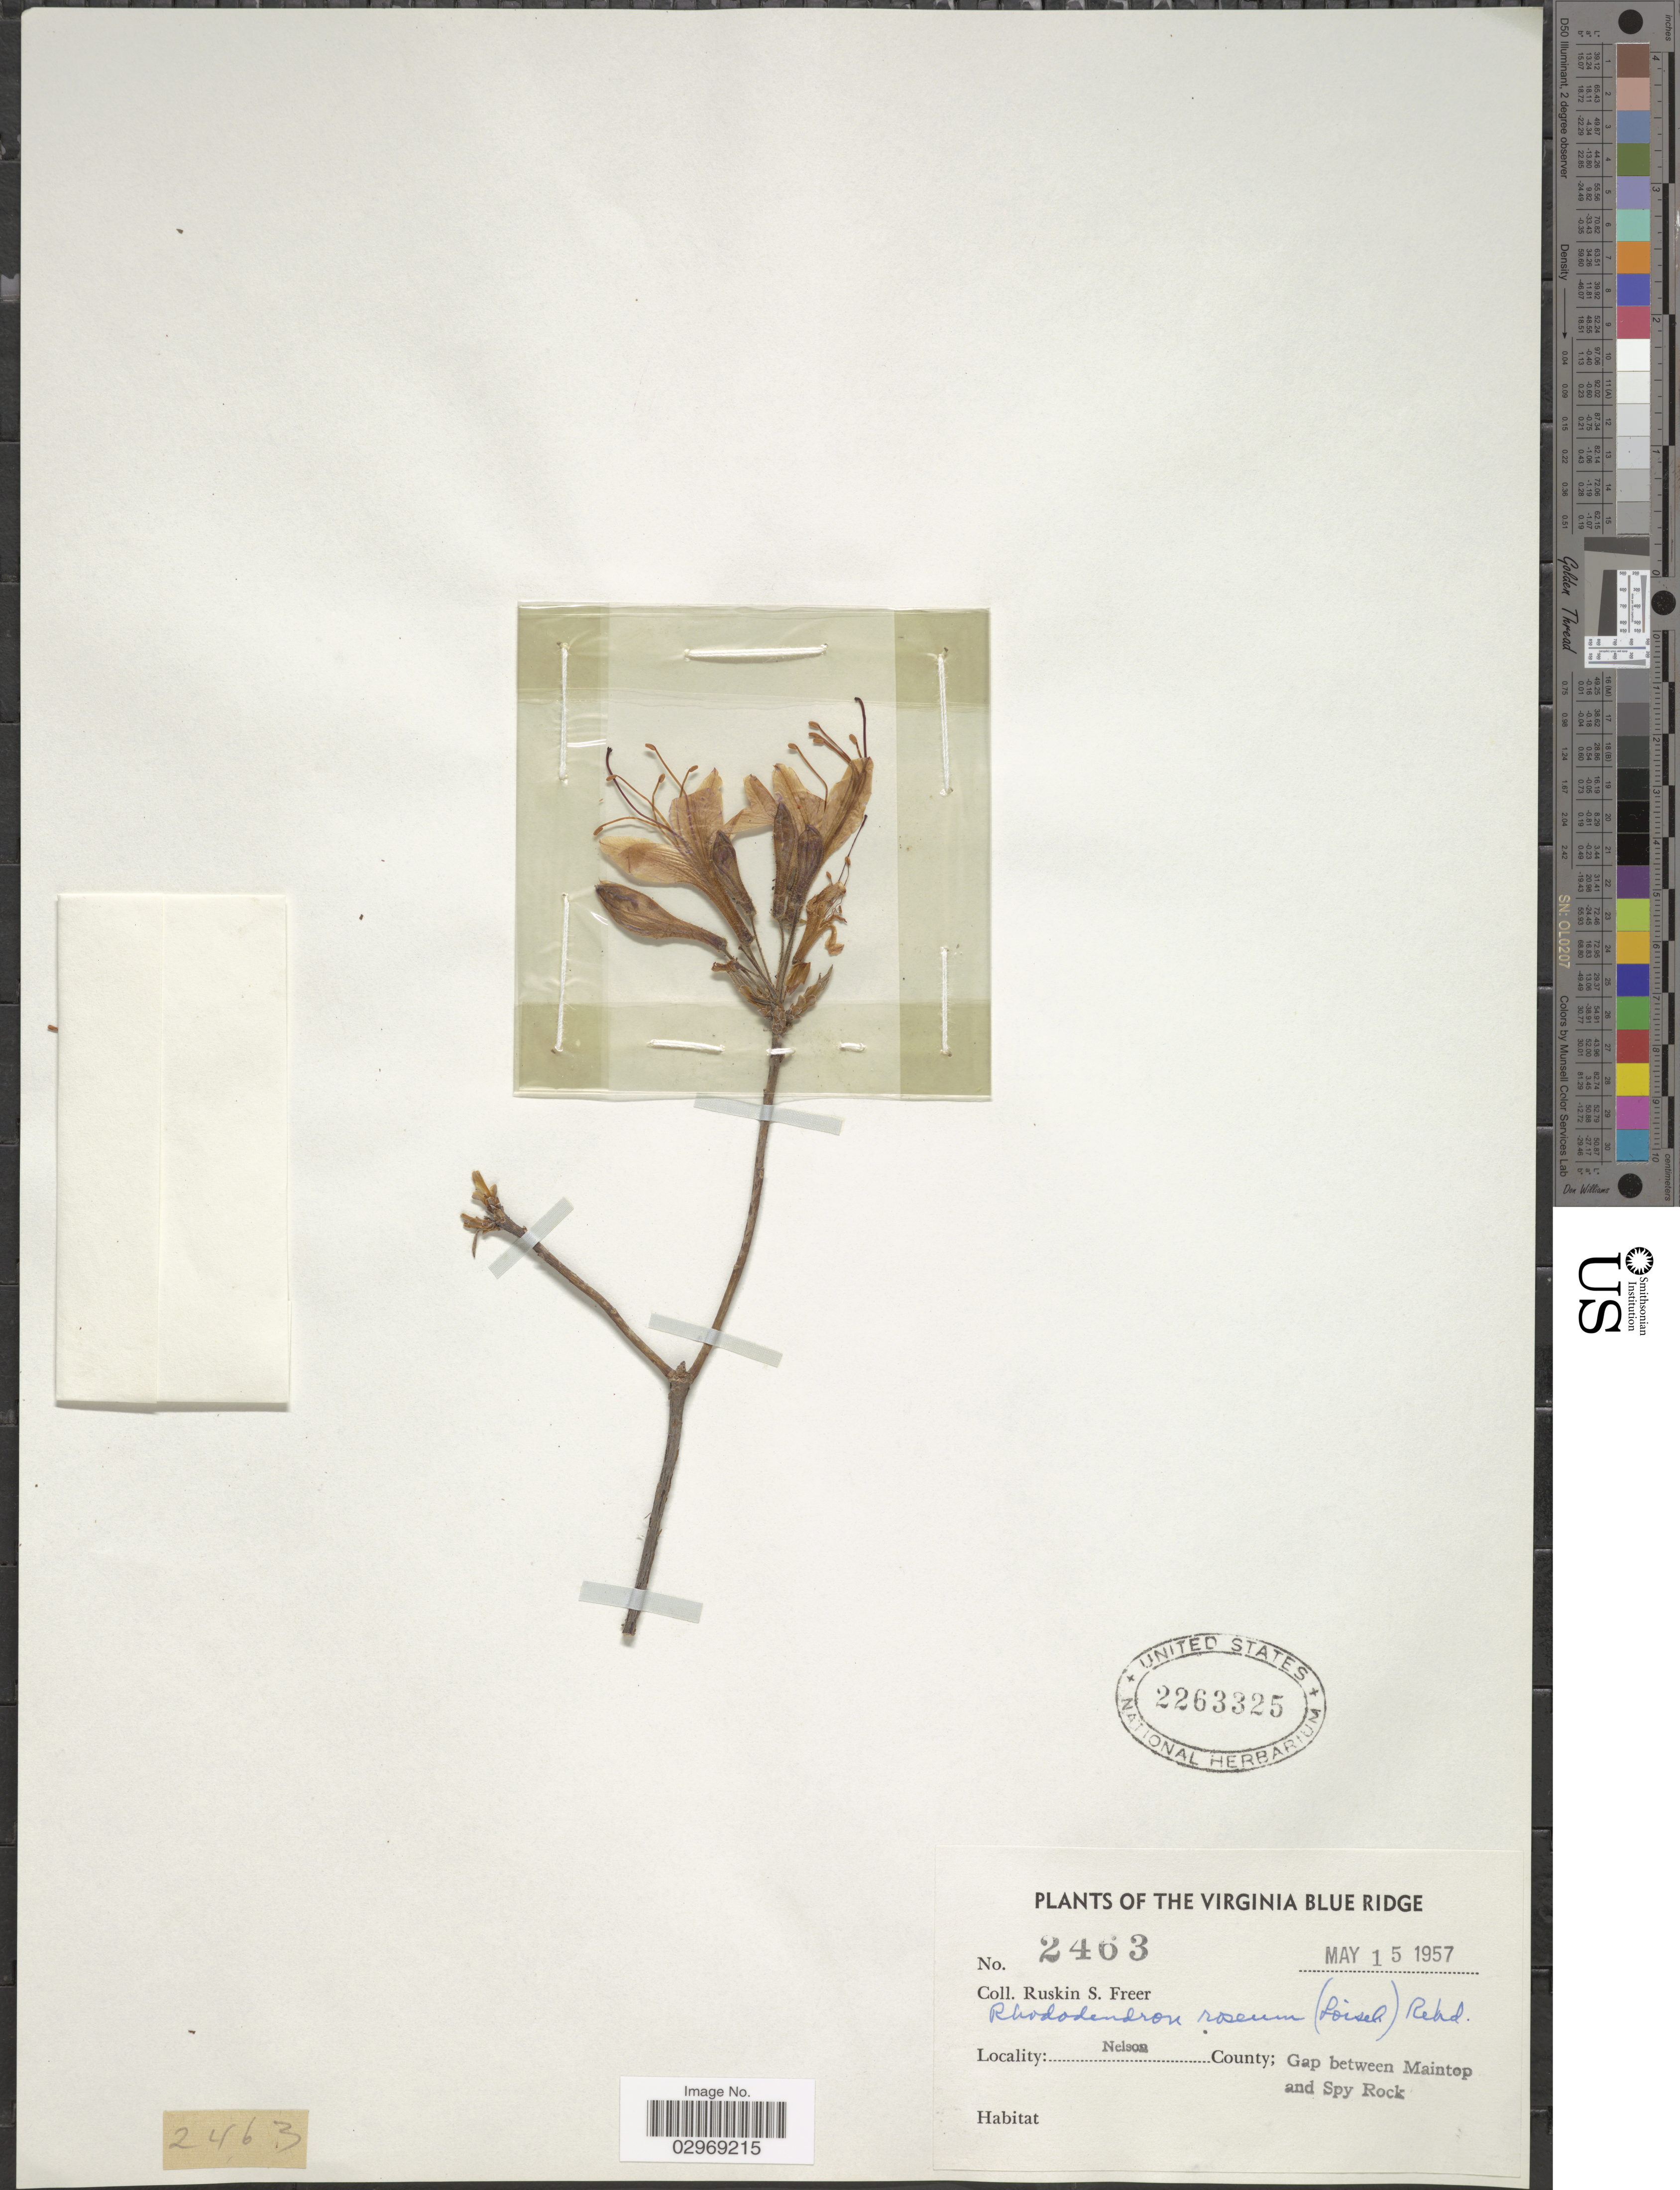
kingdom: Plantae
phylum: Tracheophyta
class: Magnoliopsida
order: Ericales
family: Ericaceae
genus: Rhododendron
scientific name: Rhododendron roseum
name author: (Loisel.) Rehder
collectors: R. Freer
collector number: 2463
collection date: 1957-05-15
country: United States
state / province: Virginia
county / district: Nelson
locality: The Virginia Blue Ridge. Nelson County. Gap between Maintop and Spy Rock.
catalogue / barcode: US 2263325